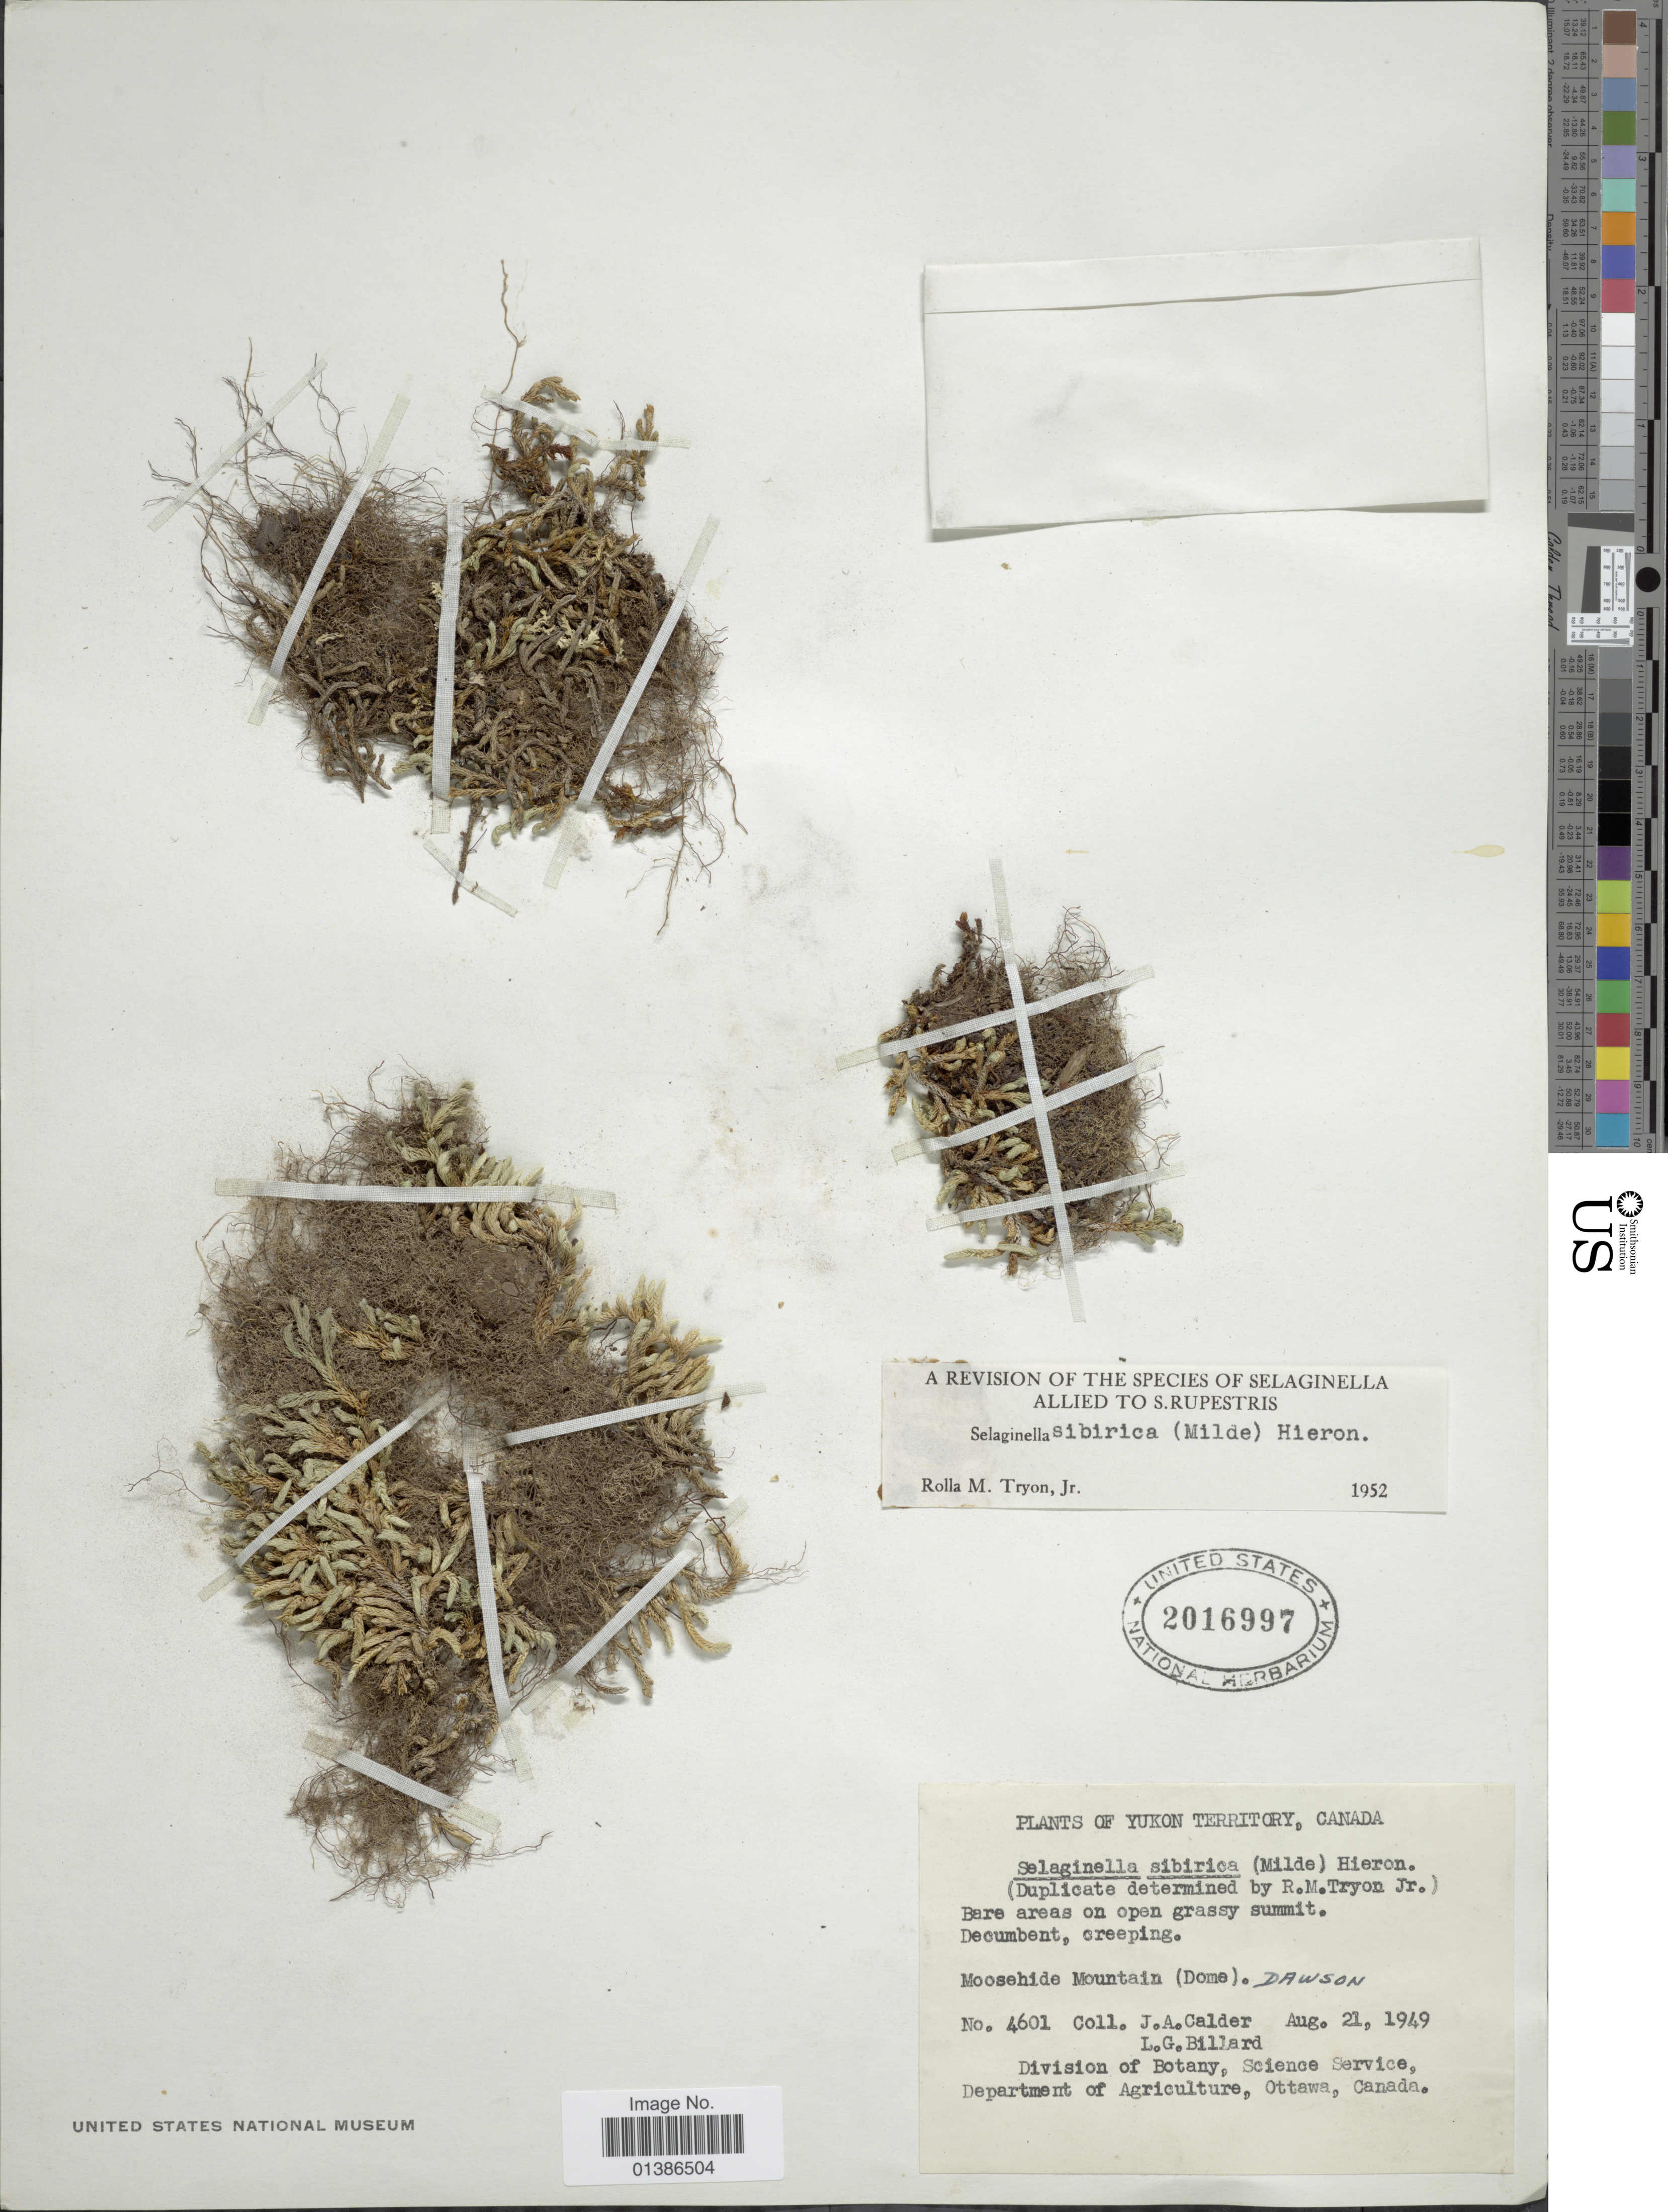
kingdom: Plantae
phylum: Tracheophyta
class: Lycopodiopsida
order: Selaginellales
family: Selaginellaceae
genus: Selaginella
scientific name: Selaginella sibirica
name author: (Milde) Hieron.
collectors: J. A. Calder & L. Billard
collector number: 4601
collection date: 1949-08-21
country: Canada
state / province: Yukon Territory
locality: Moosehide Mountain (Dome). Dawson.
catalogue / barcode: US 2016997